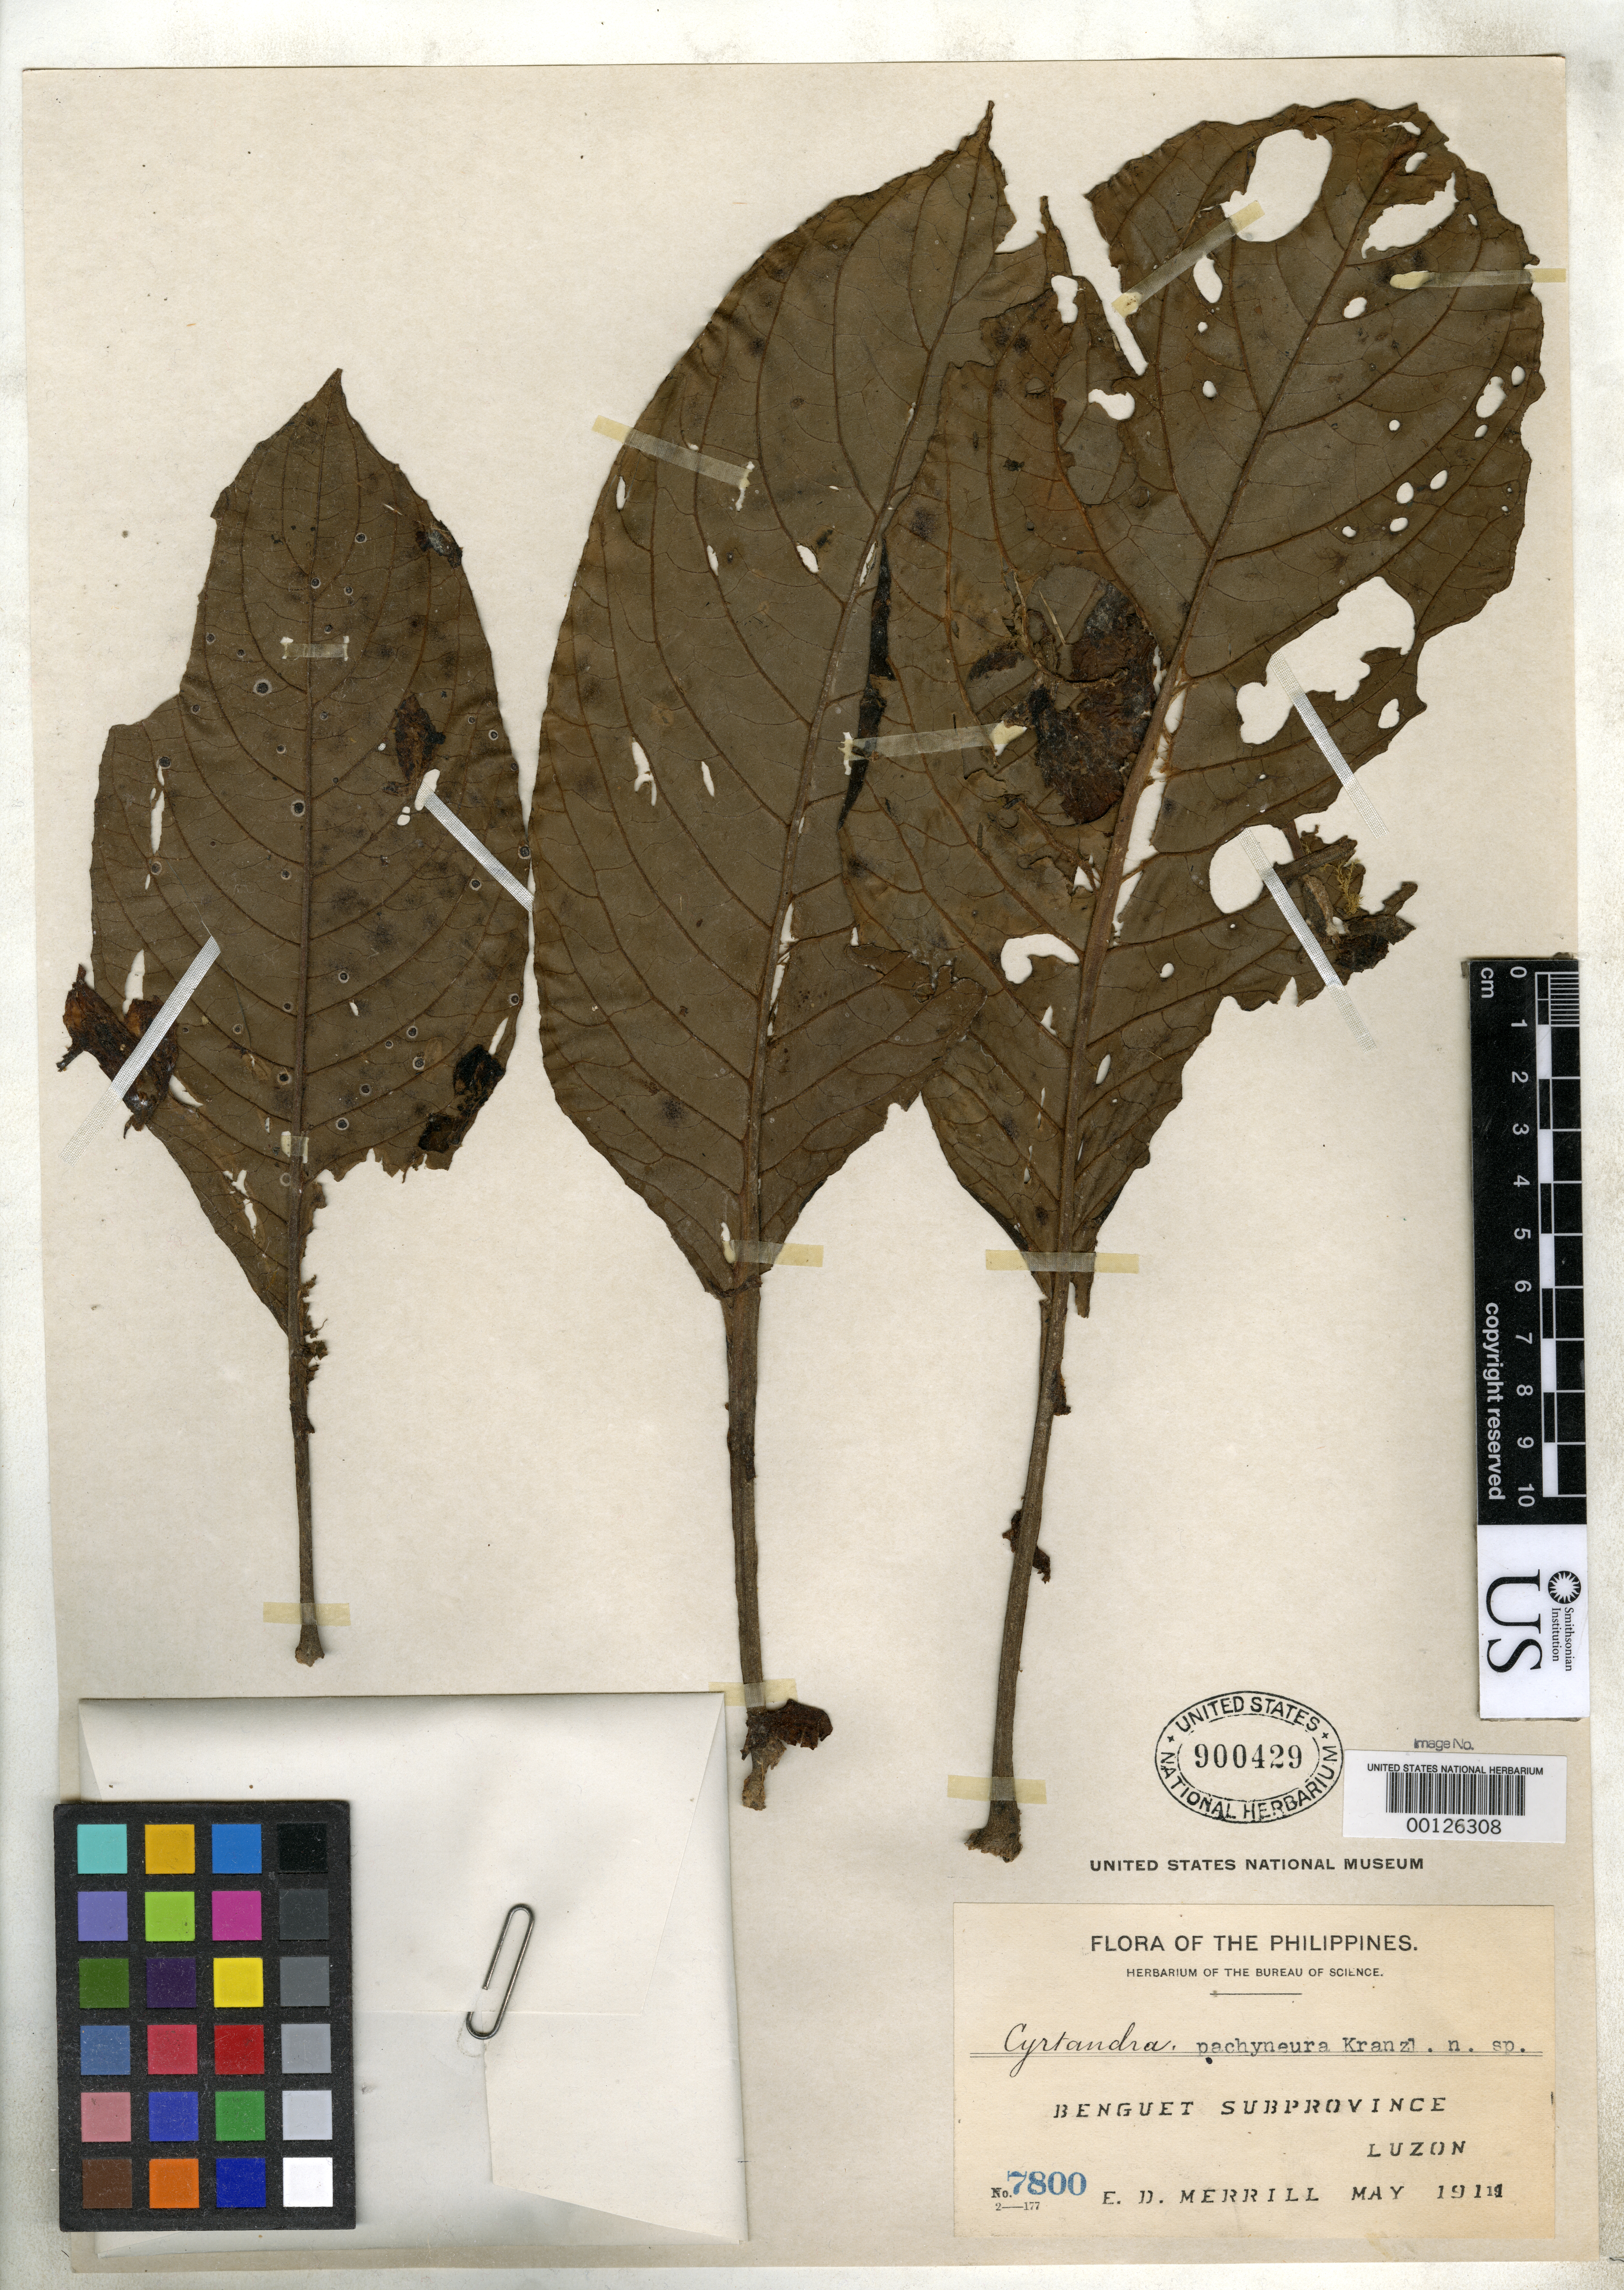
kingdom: Plantae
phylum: Tracheophyta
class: Magnoliopsida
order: Lamiales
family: Gesneriaceae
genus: Cyrtandra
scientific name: Cyrtandra pachyneura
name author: Kraenzl.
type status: Lectotype; Type Collection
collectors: E. D. Merrill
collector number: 7800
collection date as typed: May 1911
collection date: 1911-05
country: Philippines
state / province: Cordillera (Administrative Region)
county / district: Benguet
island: Luzon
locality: Mt. Tonglon.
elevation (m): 1800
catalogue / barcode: US 900429